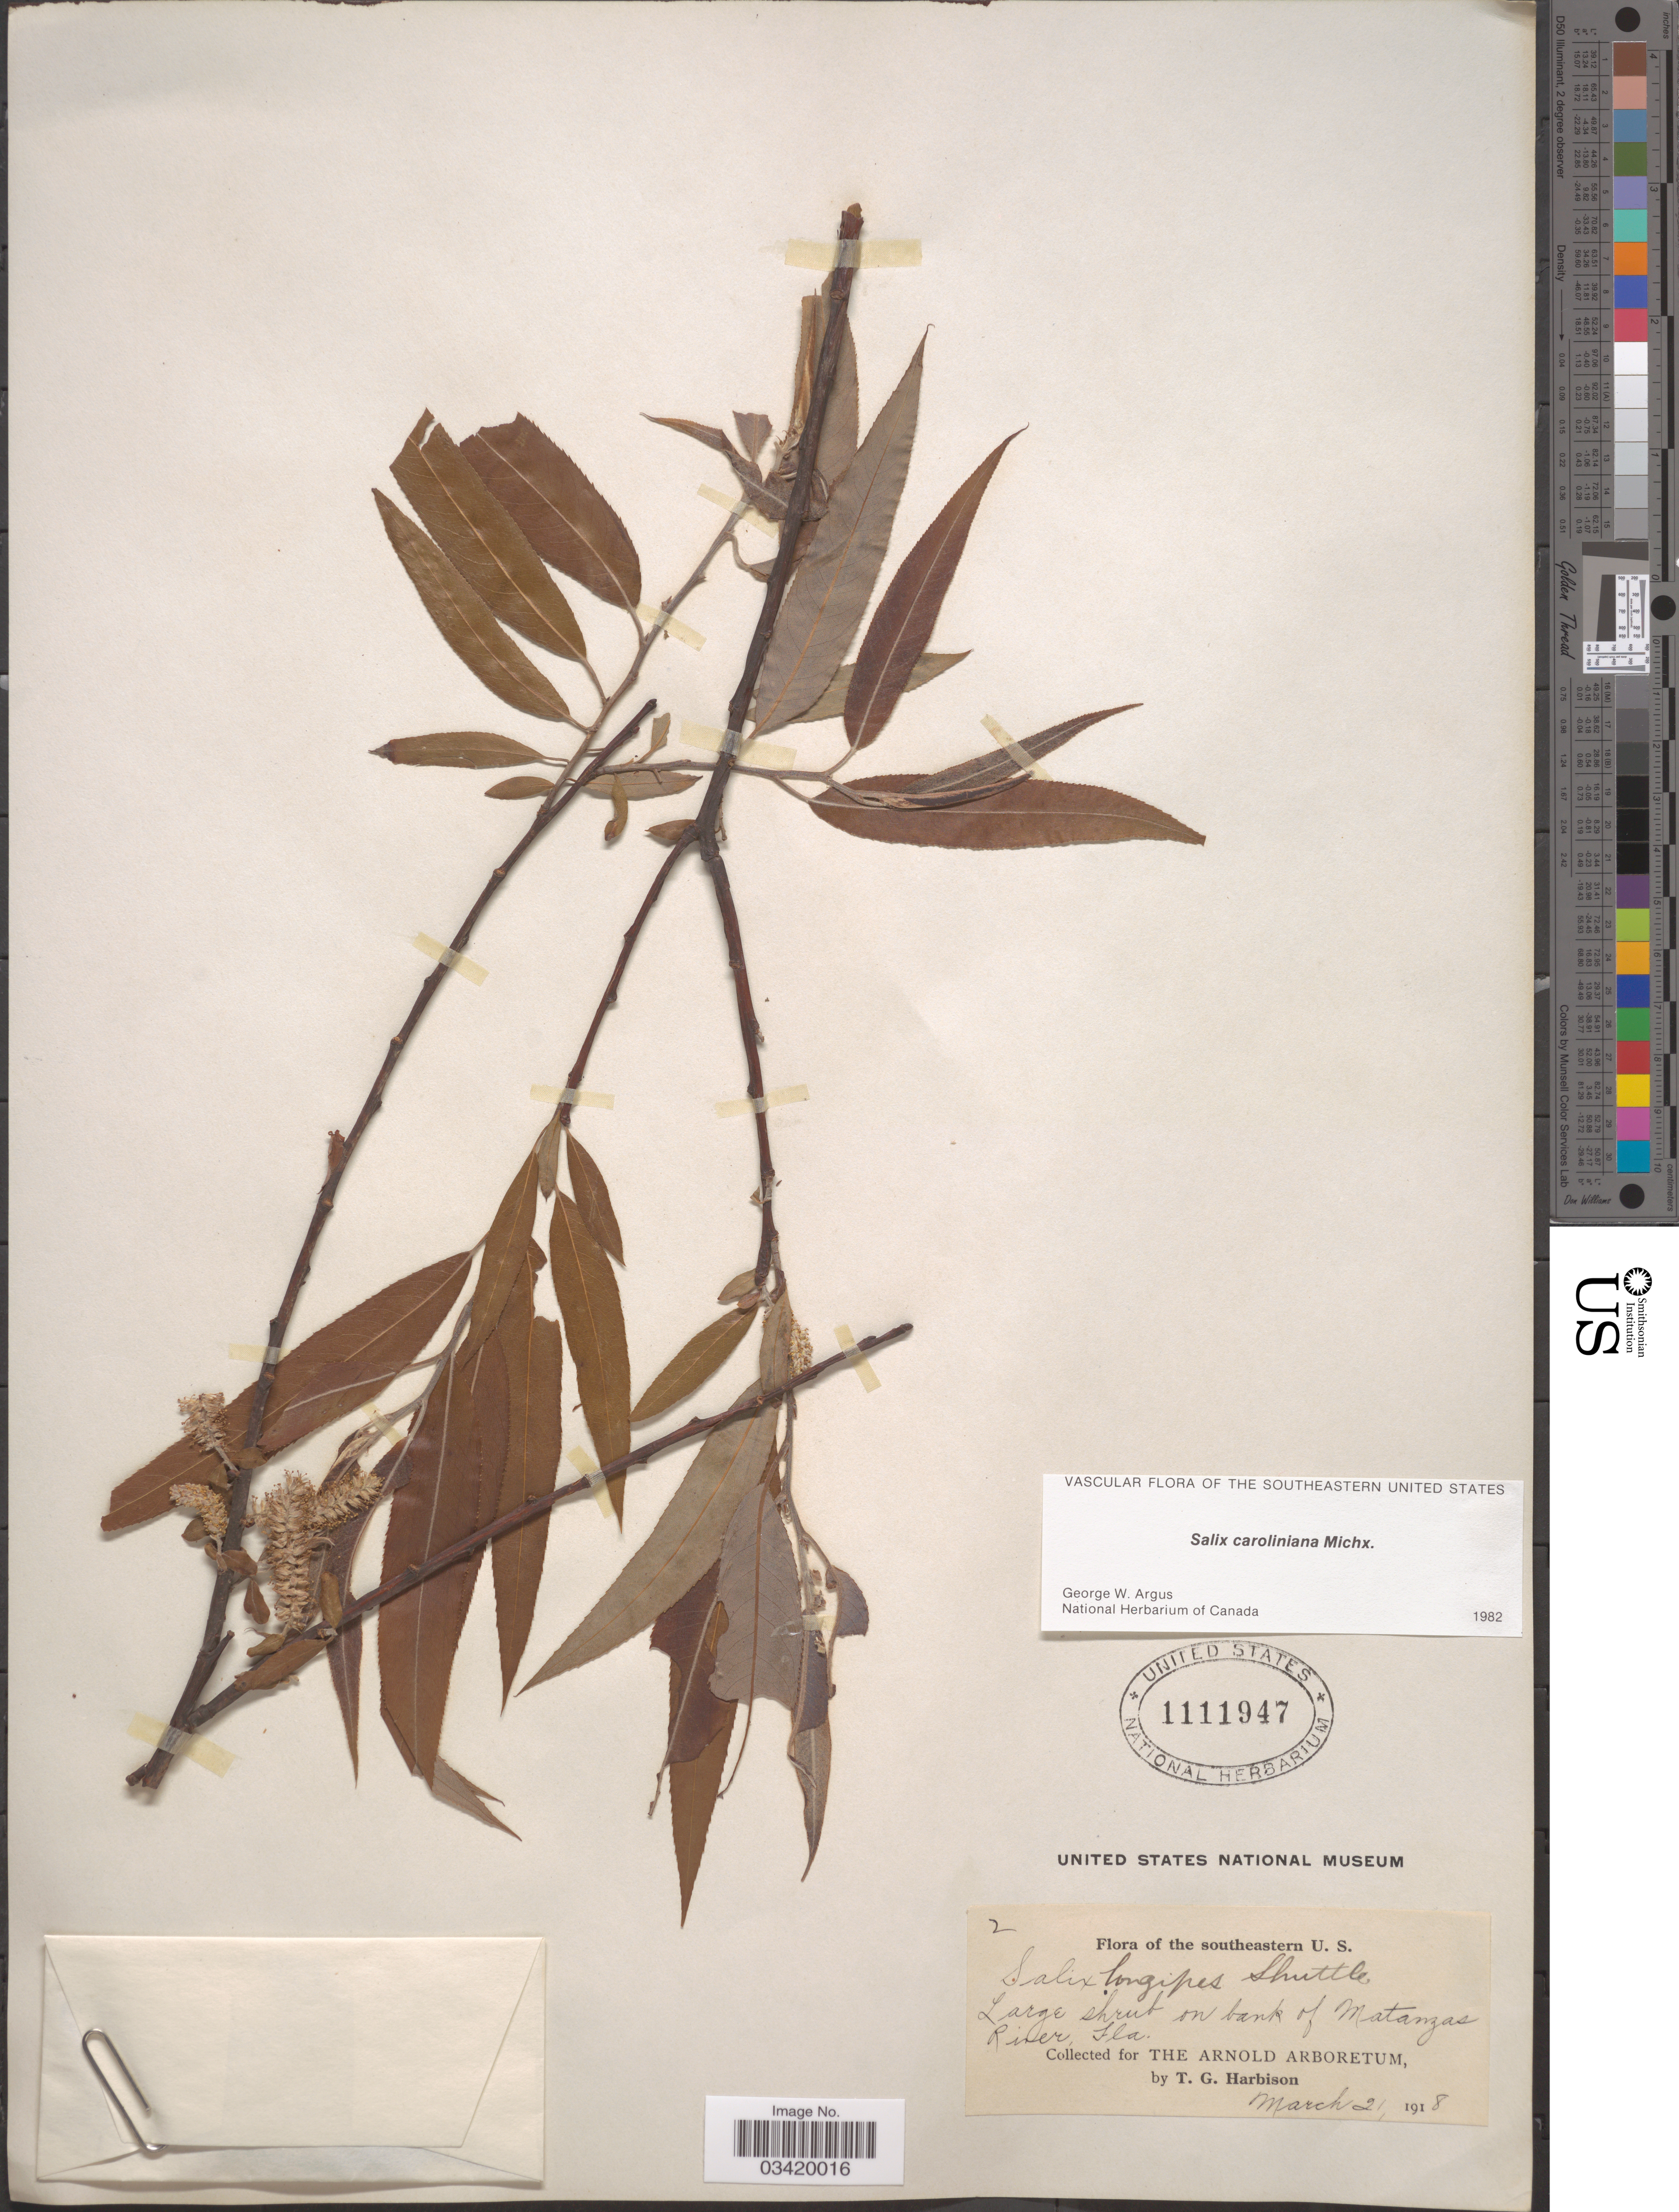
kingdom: Plantae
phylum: Tracheophyta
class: Magnoliopsida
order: Malpighiales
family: Salicaceae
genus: Salix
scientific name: Salix caroliniana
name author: Michx.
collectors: T. Harbison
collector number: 2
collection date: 1918-03-21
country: United States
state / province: Florida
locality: The southeastern U.S. Large shrub on bank of Matanzas River.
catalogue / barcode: US 1111947